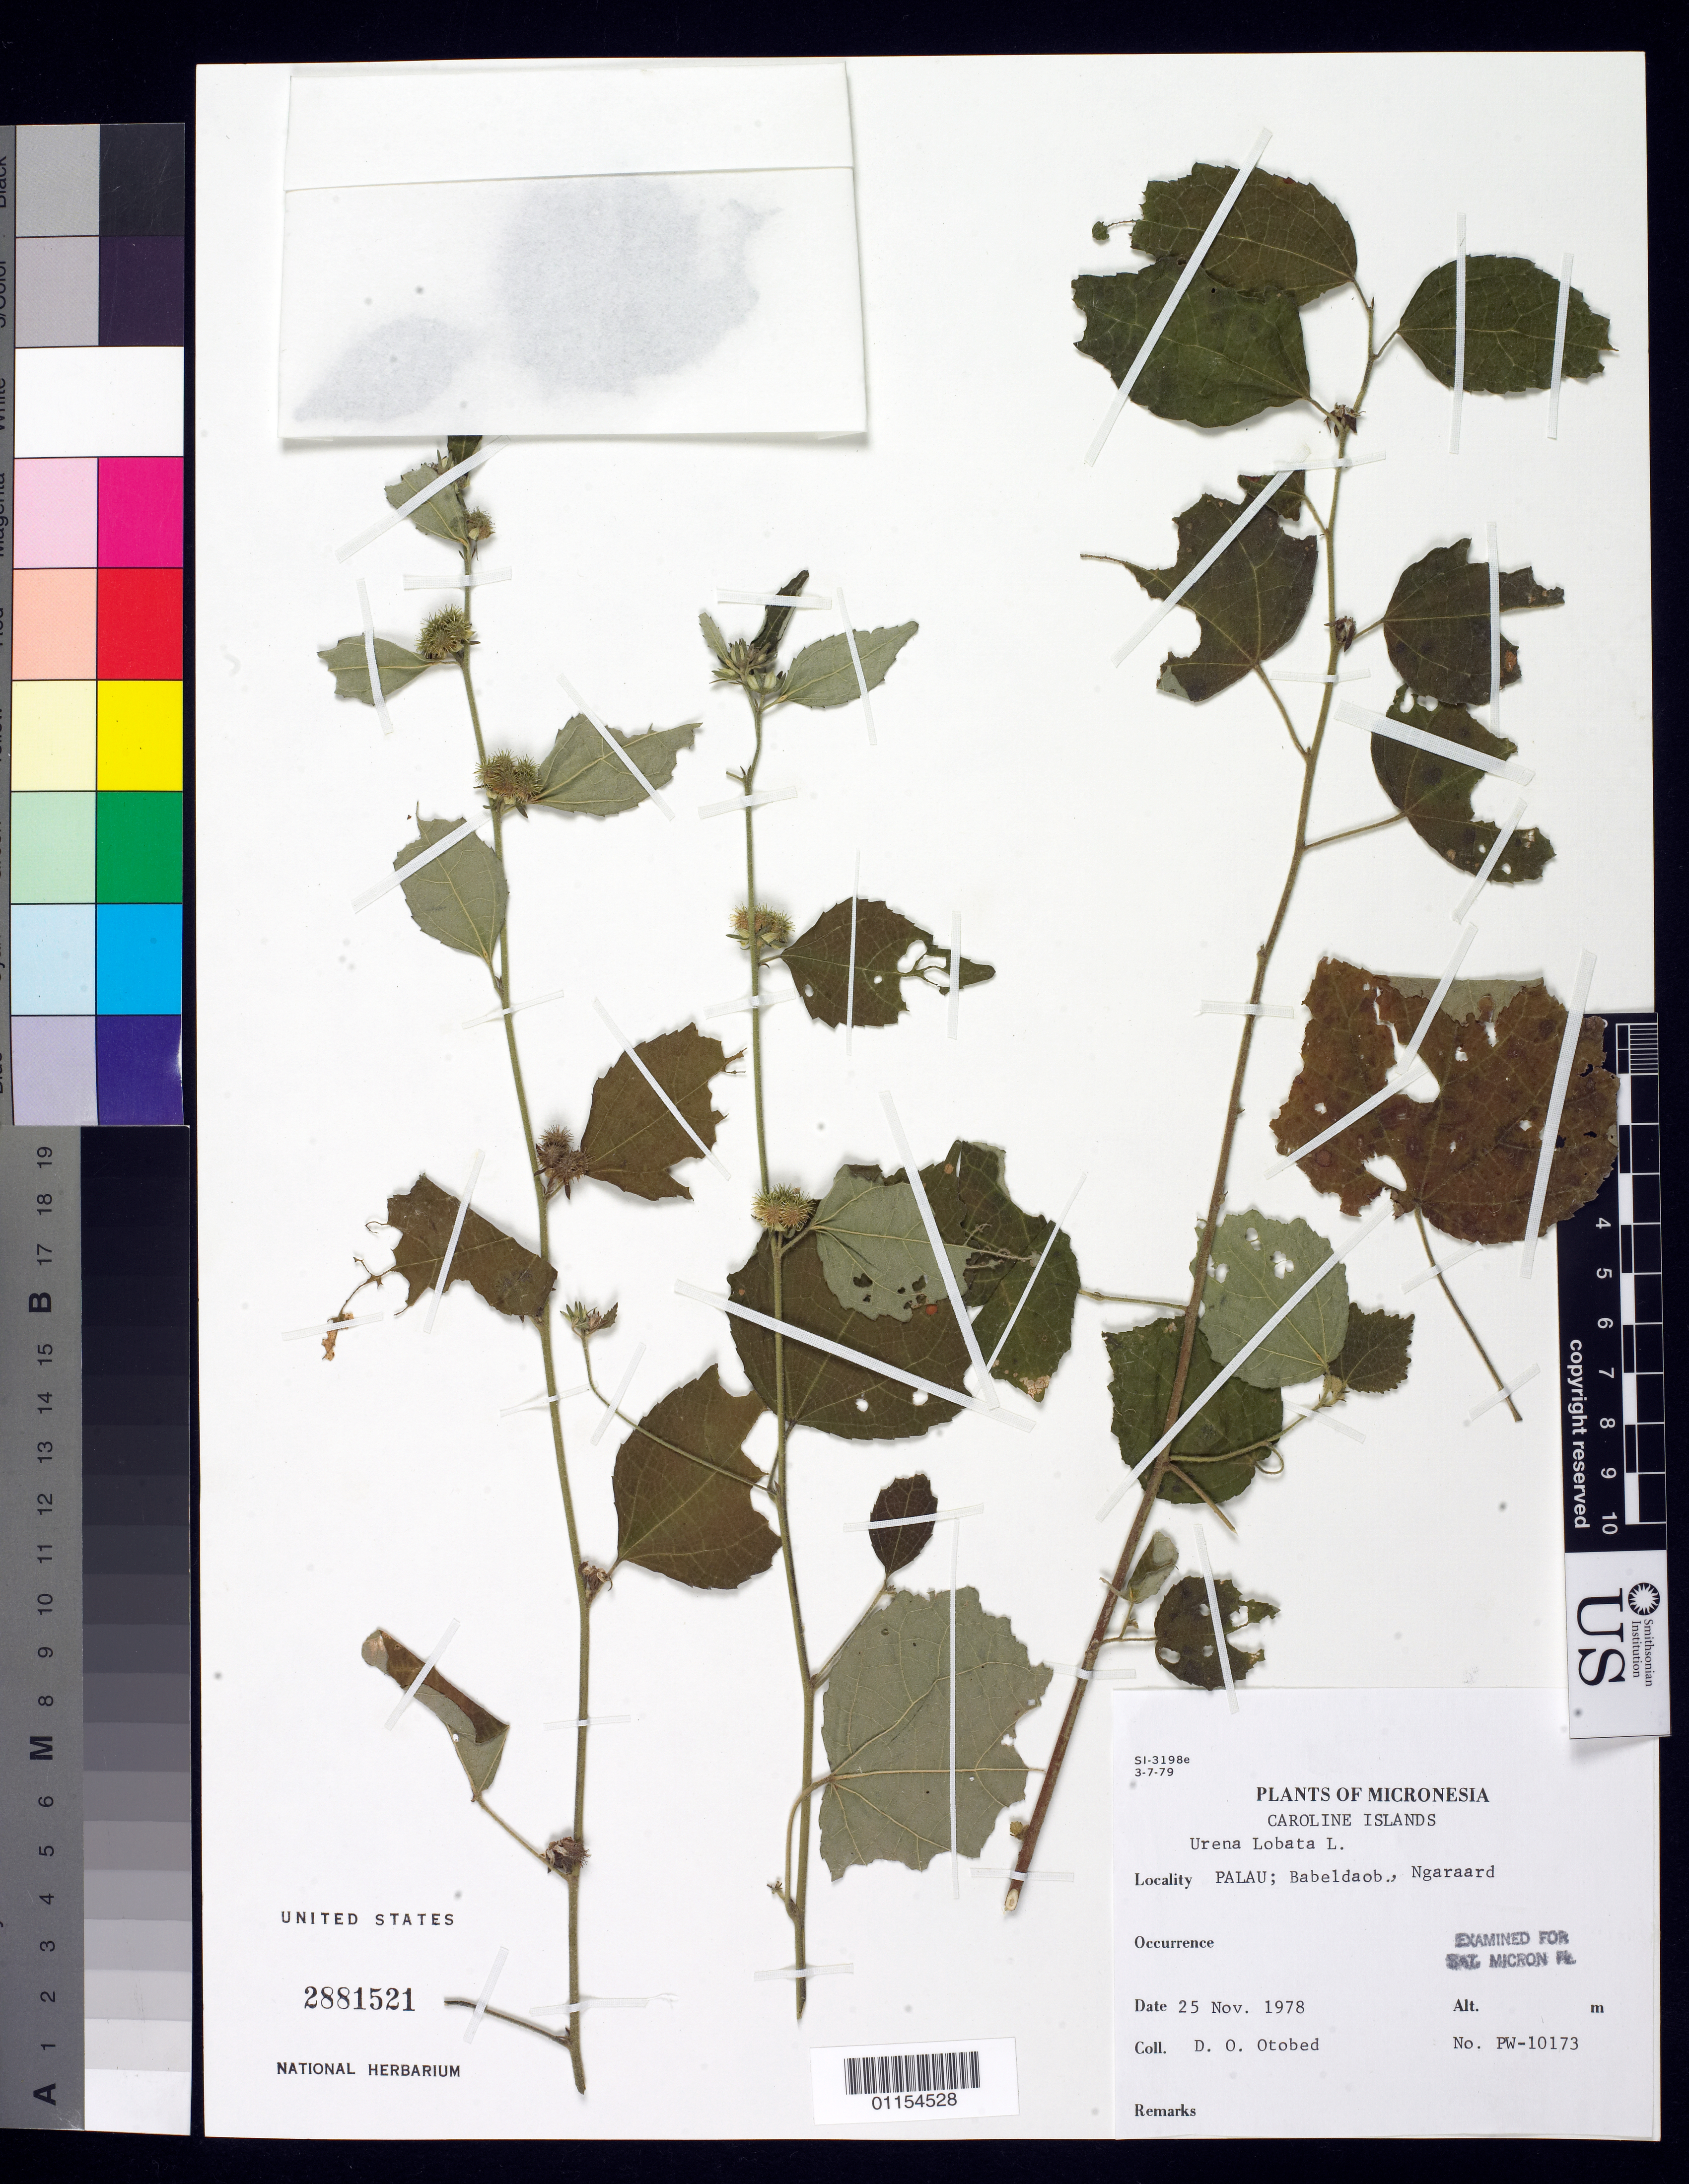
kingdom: Plantae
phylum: Tracheophyta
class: Magnoliopsida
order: Malvales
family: Malvaceae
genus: Urena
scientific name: Urena lobata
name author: L.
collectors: D. O. Otobed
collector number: PW-10173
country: Palau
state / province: Ngaraard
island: Babeldaob [Babelthuap]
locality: Babeldaob, Ngaraard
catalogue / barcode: US 2881521